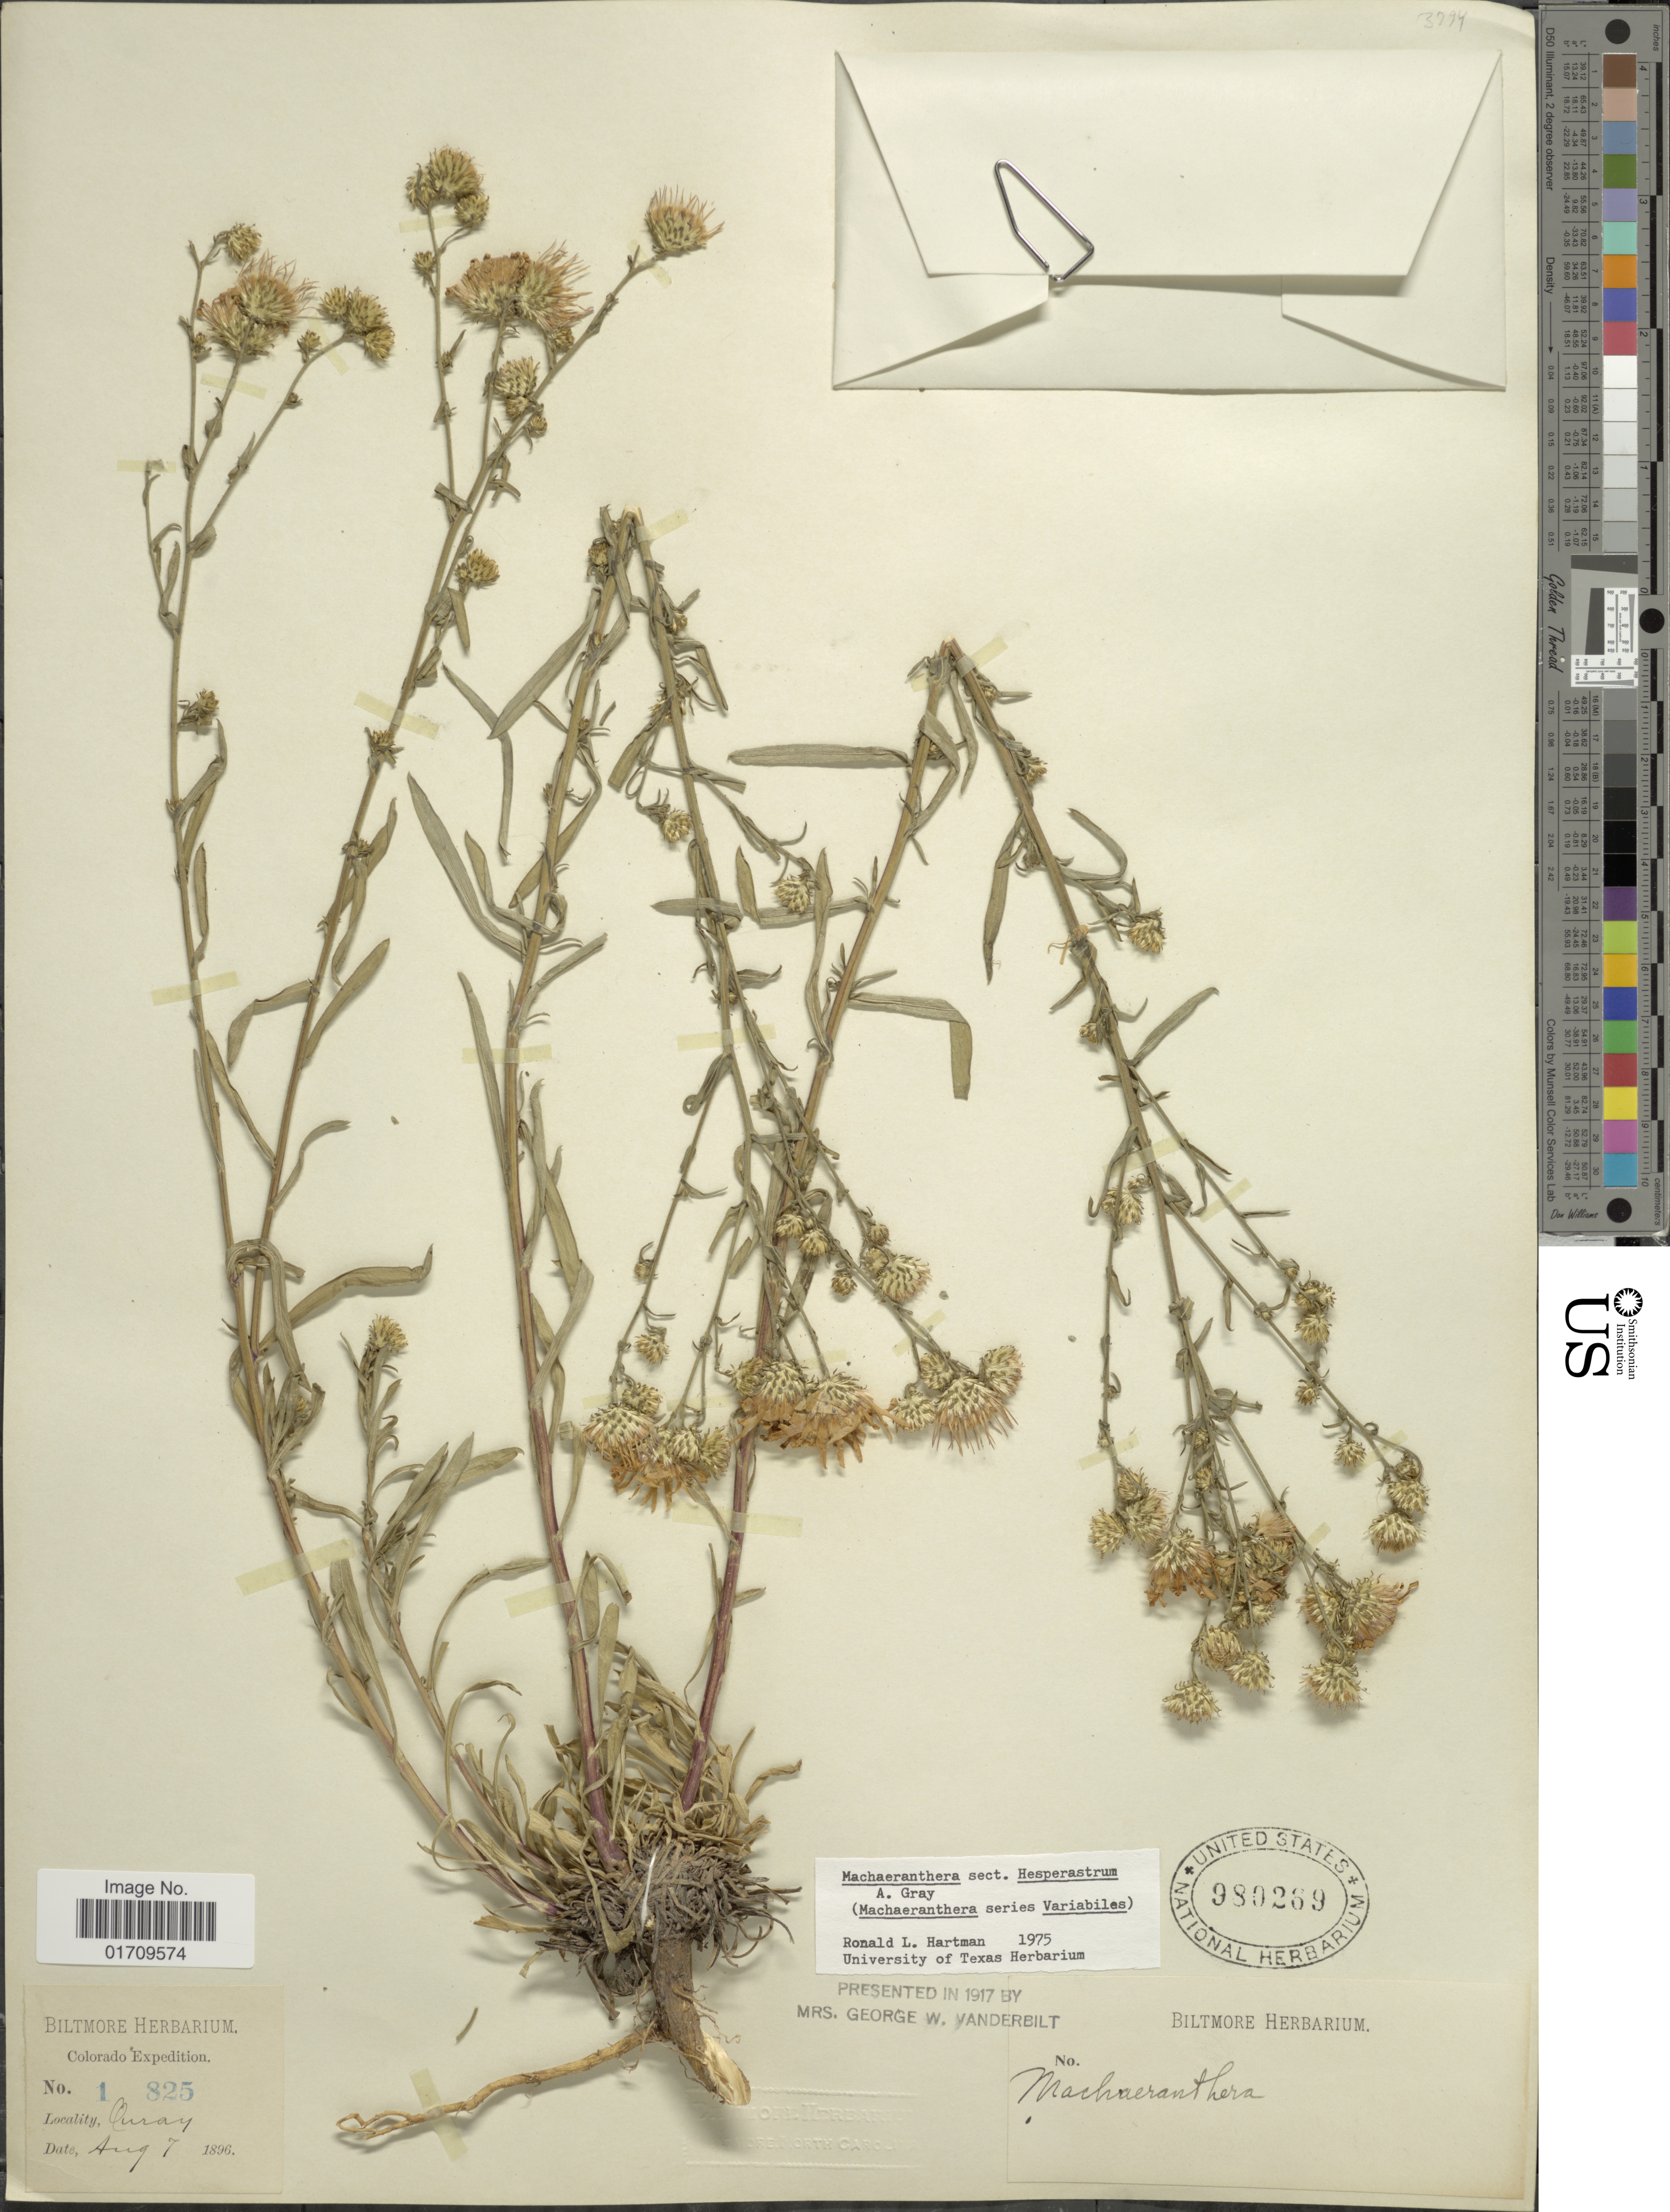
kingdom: Plantae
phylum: Tracheophyta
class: Magnoliopsida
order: Asterales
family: Asteraceae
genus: Machaeranthera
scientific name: Machaeranthera sp.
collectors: ex herb. Biltmore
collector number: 1825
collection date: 1896-08-07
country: United States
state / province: Colorado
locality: Ouray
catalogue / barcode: US 980269